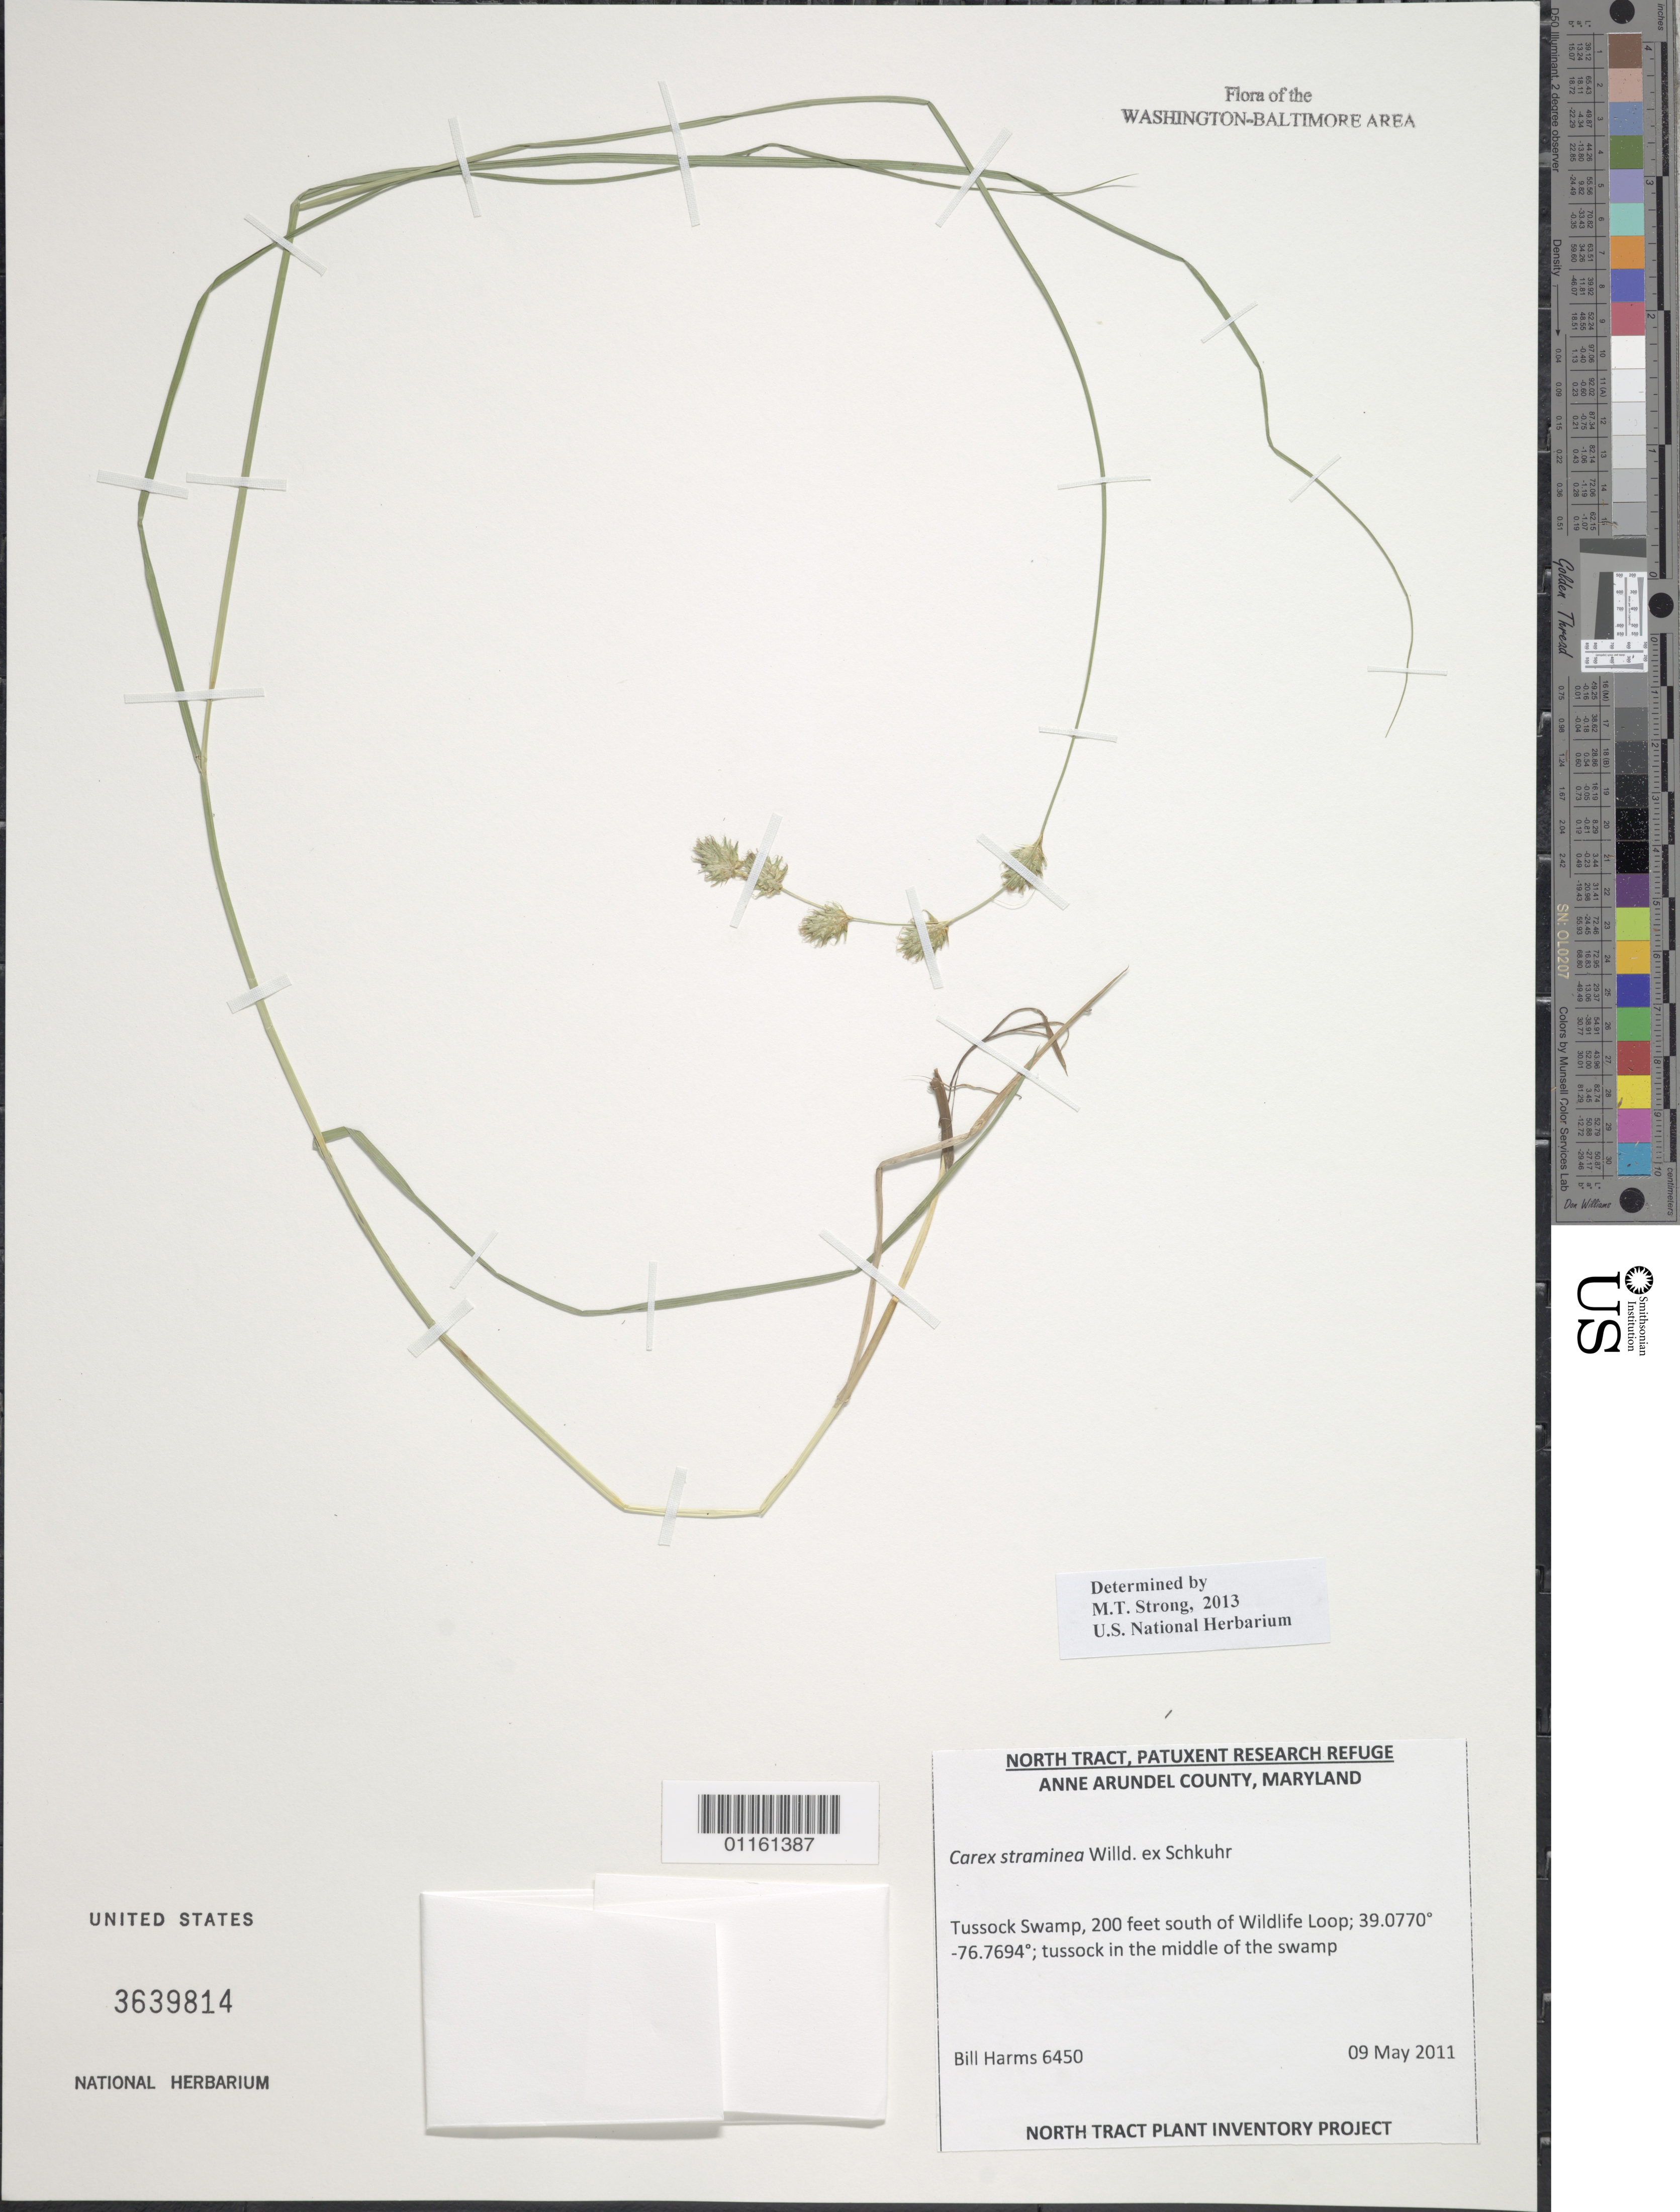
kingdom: Plantae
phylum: Tracheophyta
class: Liliopsida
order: Poales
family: Cyperaceae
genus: Carex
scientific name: Carex straminea Willd ex Schkuhr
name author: Willd. ex Schkuhr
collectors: B. Harms & J. Worth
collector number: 6450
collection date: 2011-05-09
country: United States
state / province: Maryland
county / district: Anne Arundel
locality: Tussock Swamp, 200 feet south of Wildlife Loop.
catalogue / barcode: US 3639814